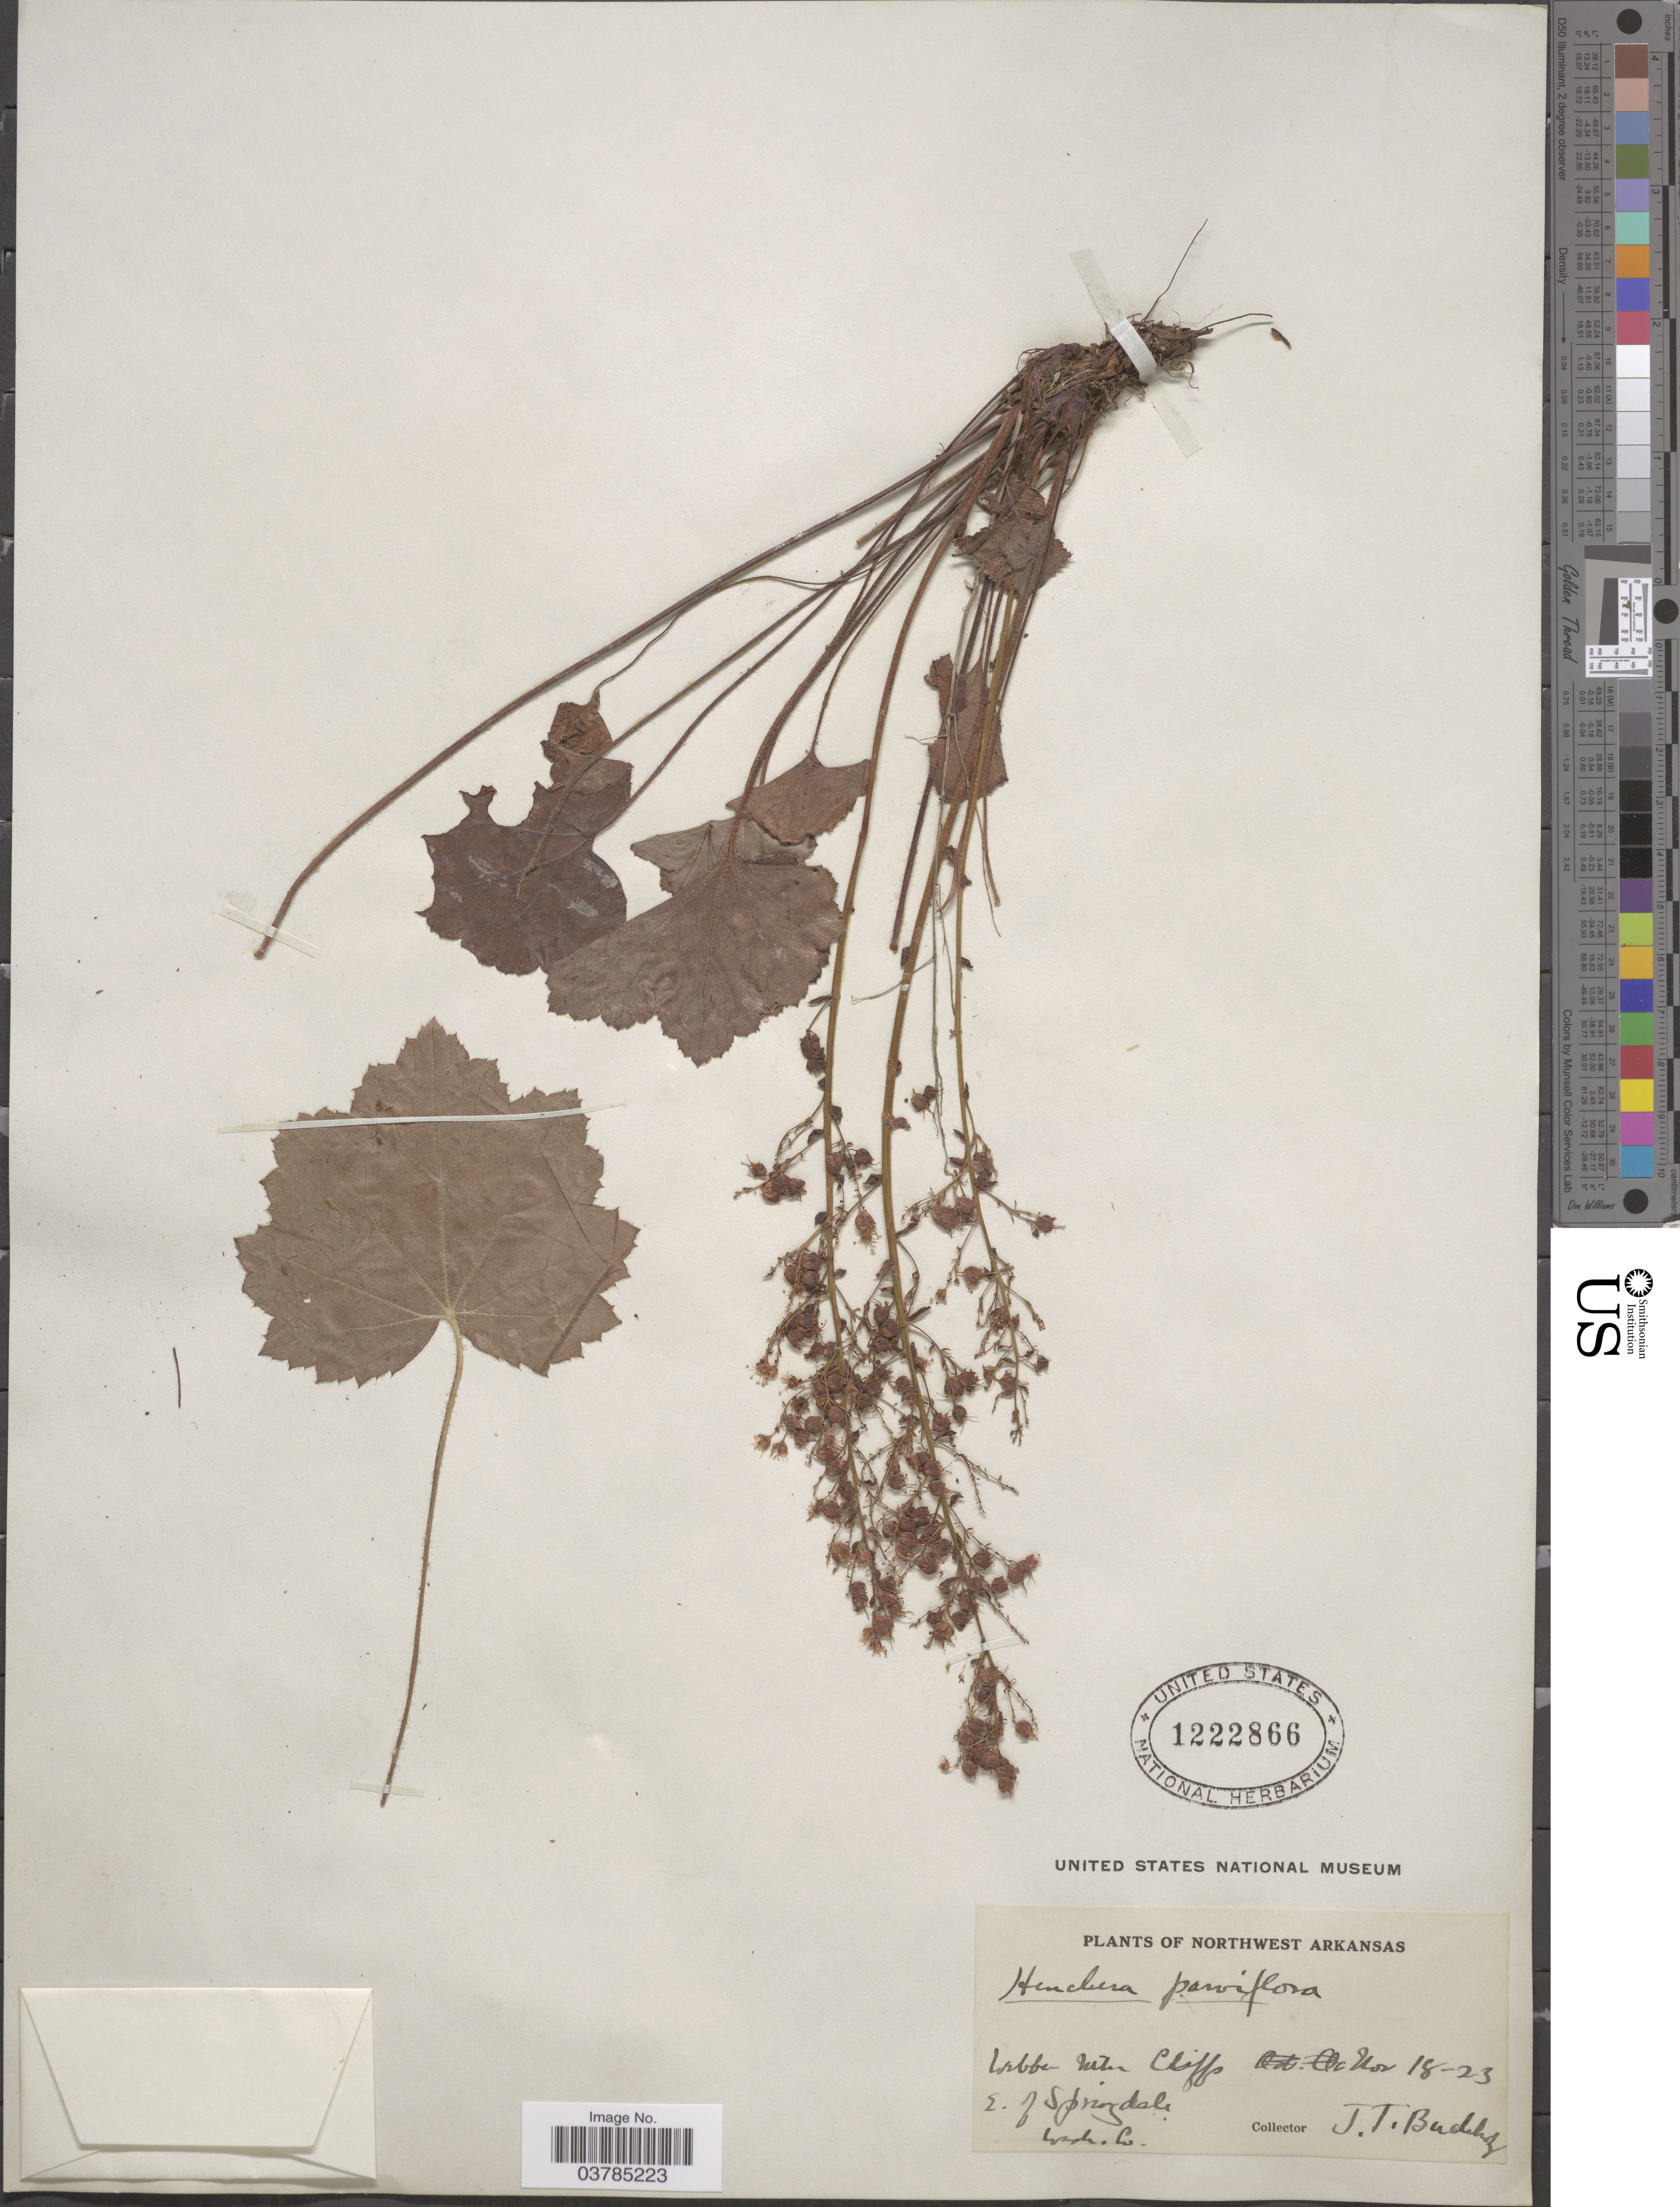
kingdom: Plantae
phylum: Tracheophyta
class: Magnoliopsida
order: Saxifragales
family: Saxifragaceae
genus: Heuchera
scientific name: Heuchera rugelii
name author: Shuttlew. ex Kunze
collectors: J. Buccholz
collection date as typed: Transcribed d/m/y: 18/11/23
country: United States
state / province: Arkansas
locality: Northwest Arkansas. Webber Mtn Cliffs. E. of Springdale Wash. Co.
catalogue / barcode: US 1222866